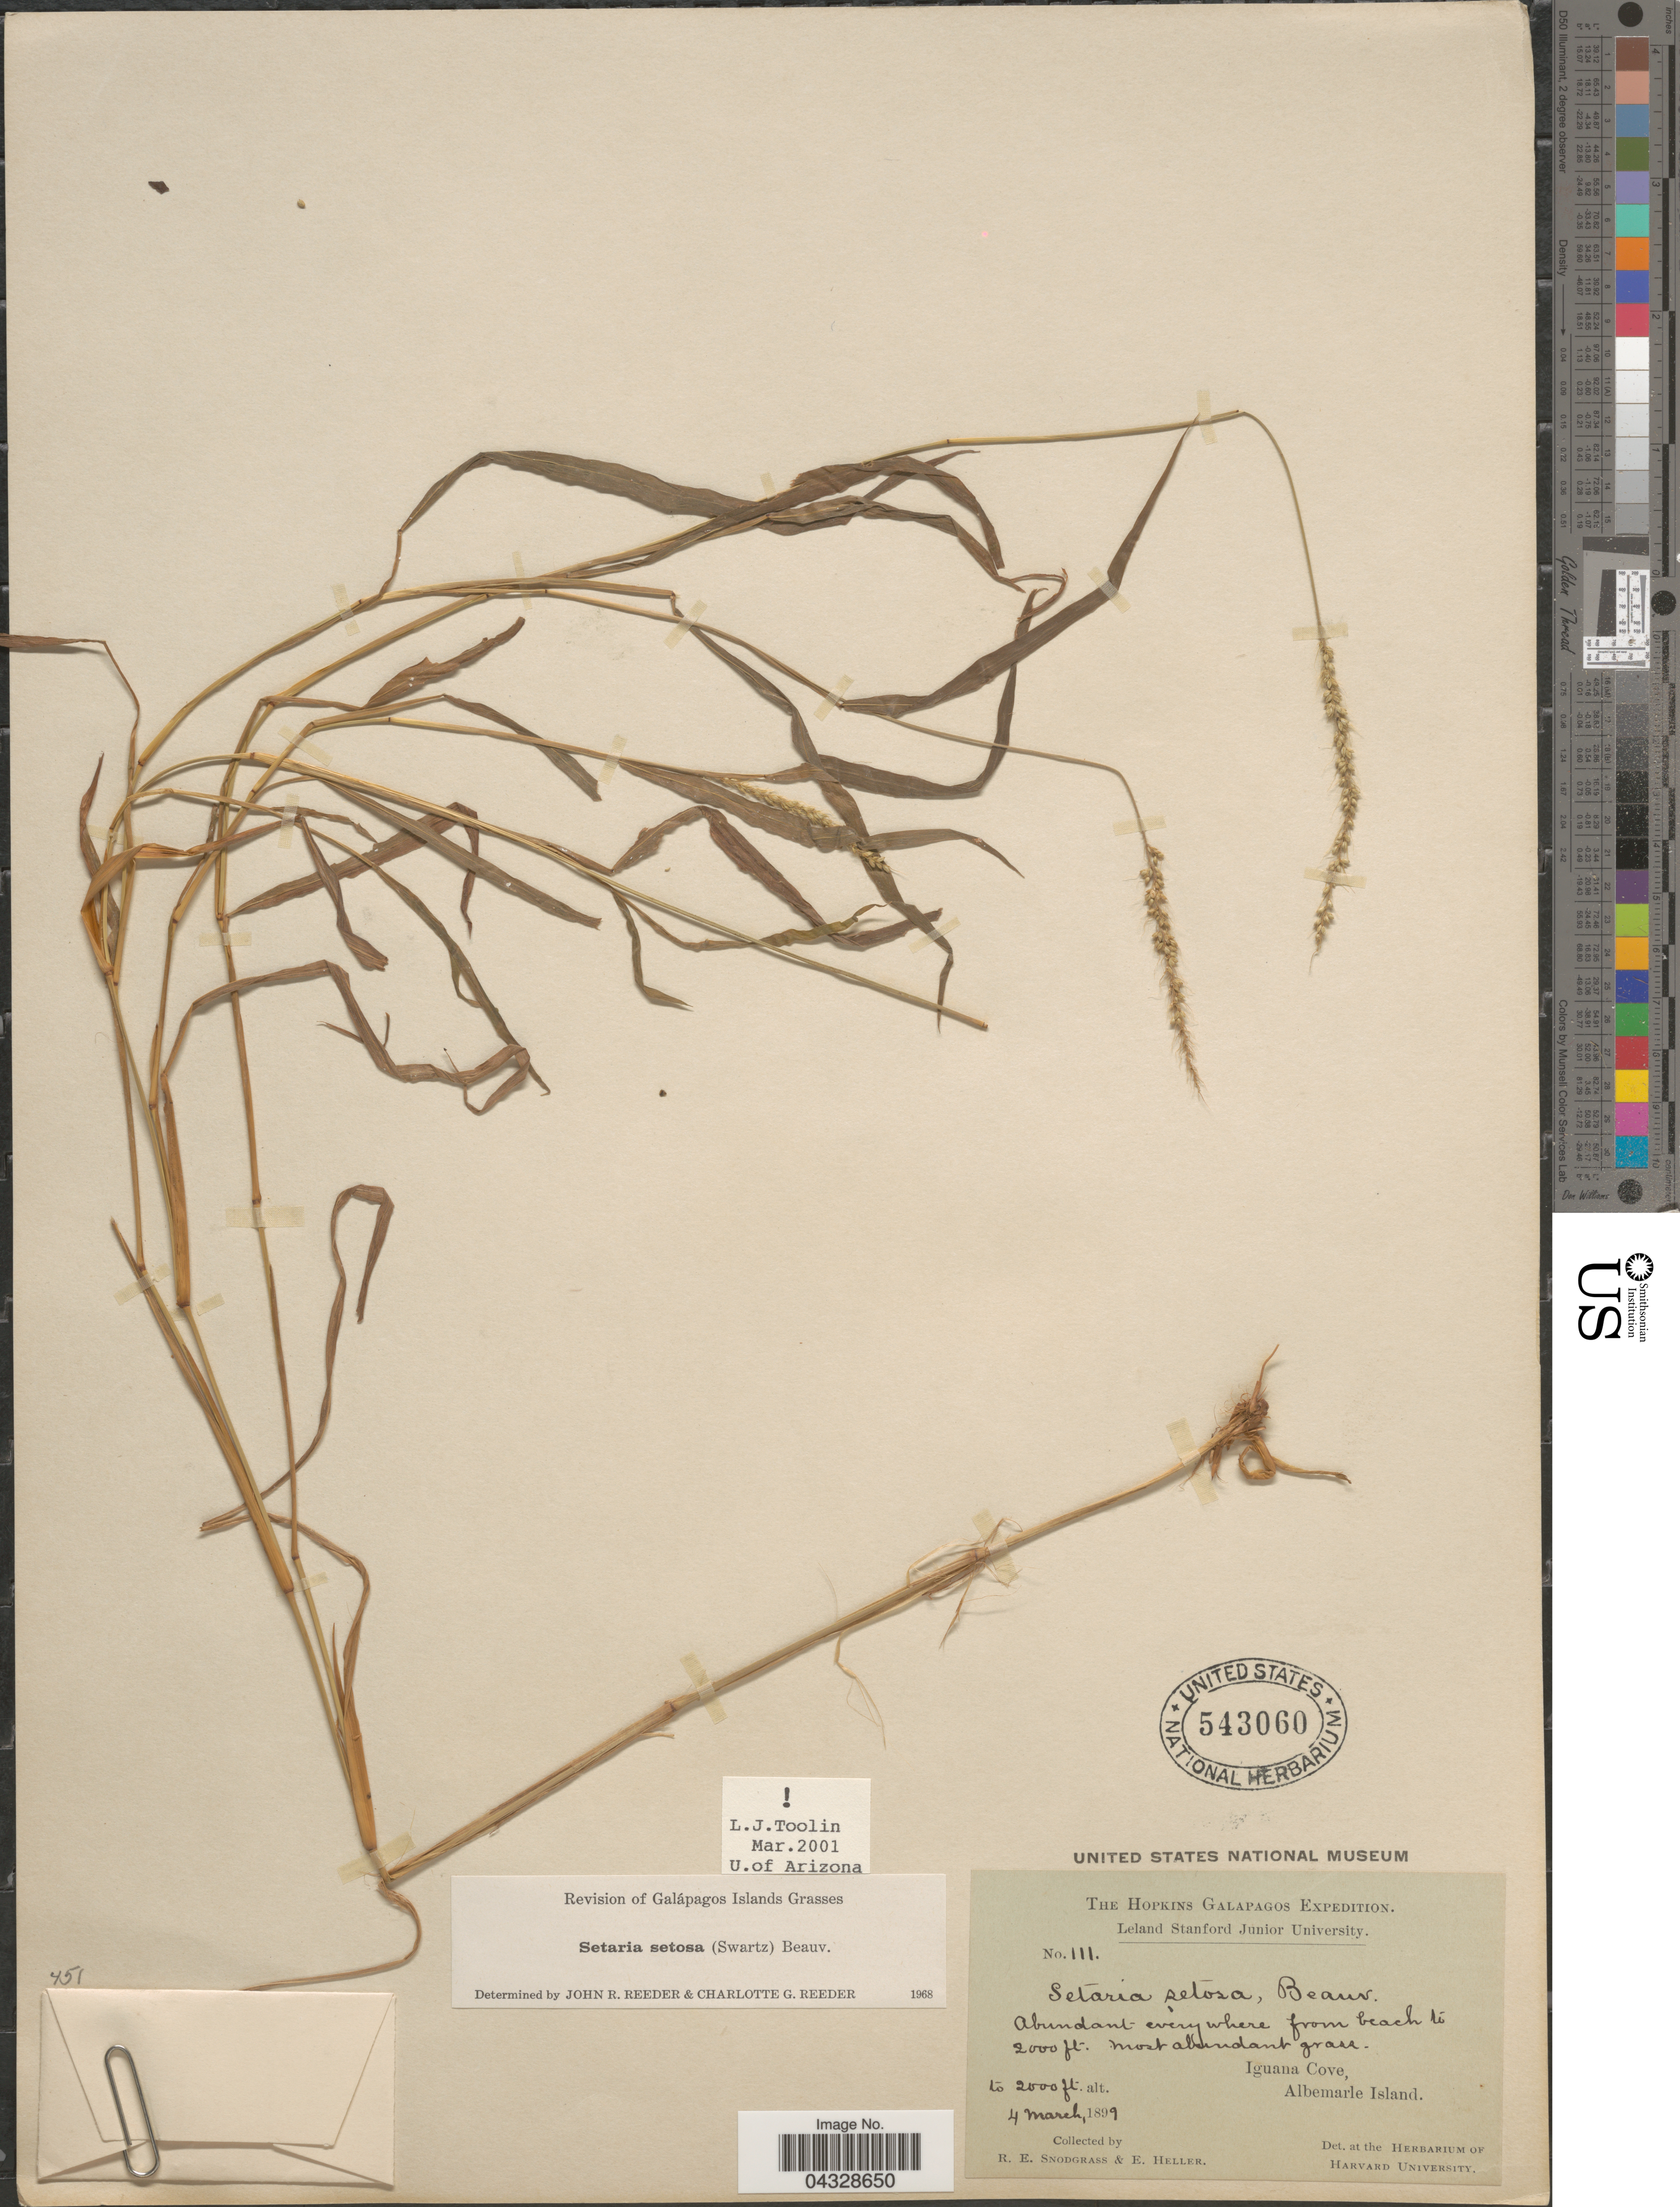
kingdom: Plantae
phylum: Tracheophyta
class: Liliopsida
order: Poales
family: Poaceae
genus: Setaria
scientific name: Setaria setosa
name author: (Sw.) P. Beauv.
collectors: R. E. Snodgrass & E. Heller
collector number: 111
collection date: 1899-03-04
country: Ecuador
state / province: Colón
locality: The Hopkins Galapagos Expedition. Iguana Cove, Albemarle Island.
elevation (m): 610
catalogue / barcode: US 543060